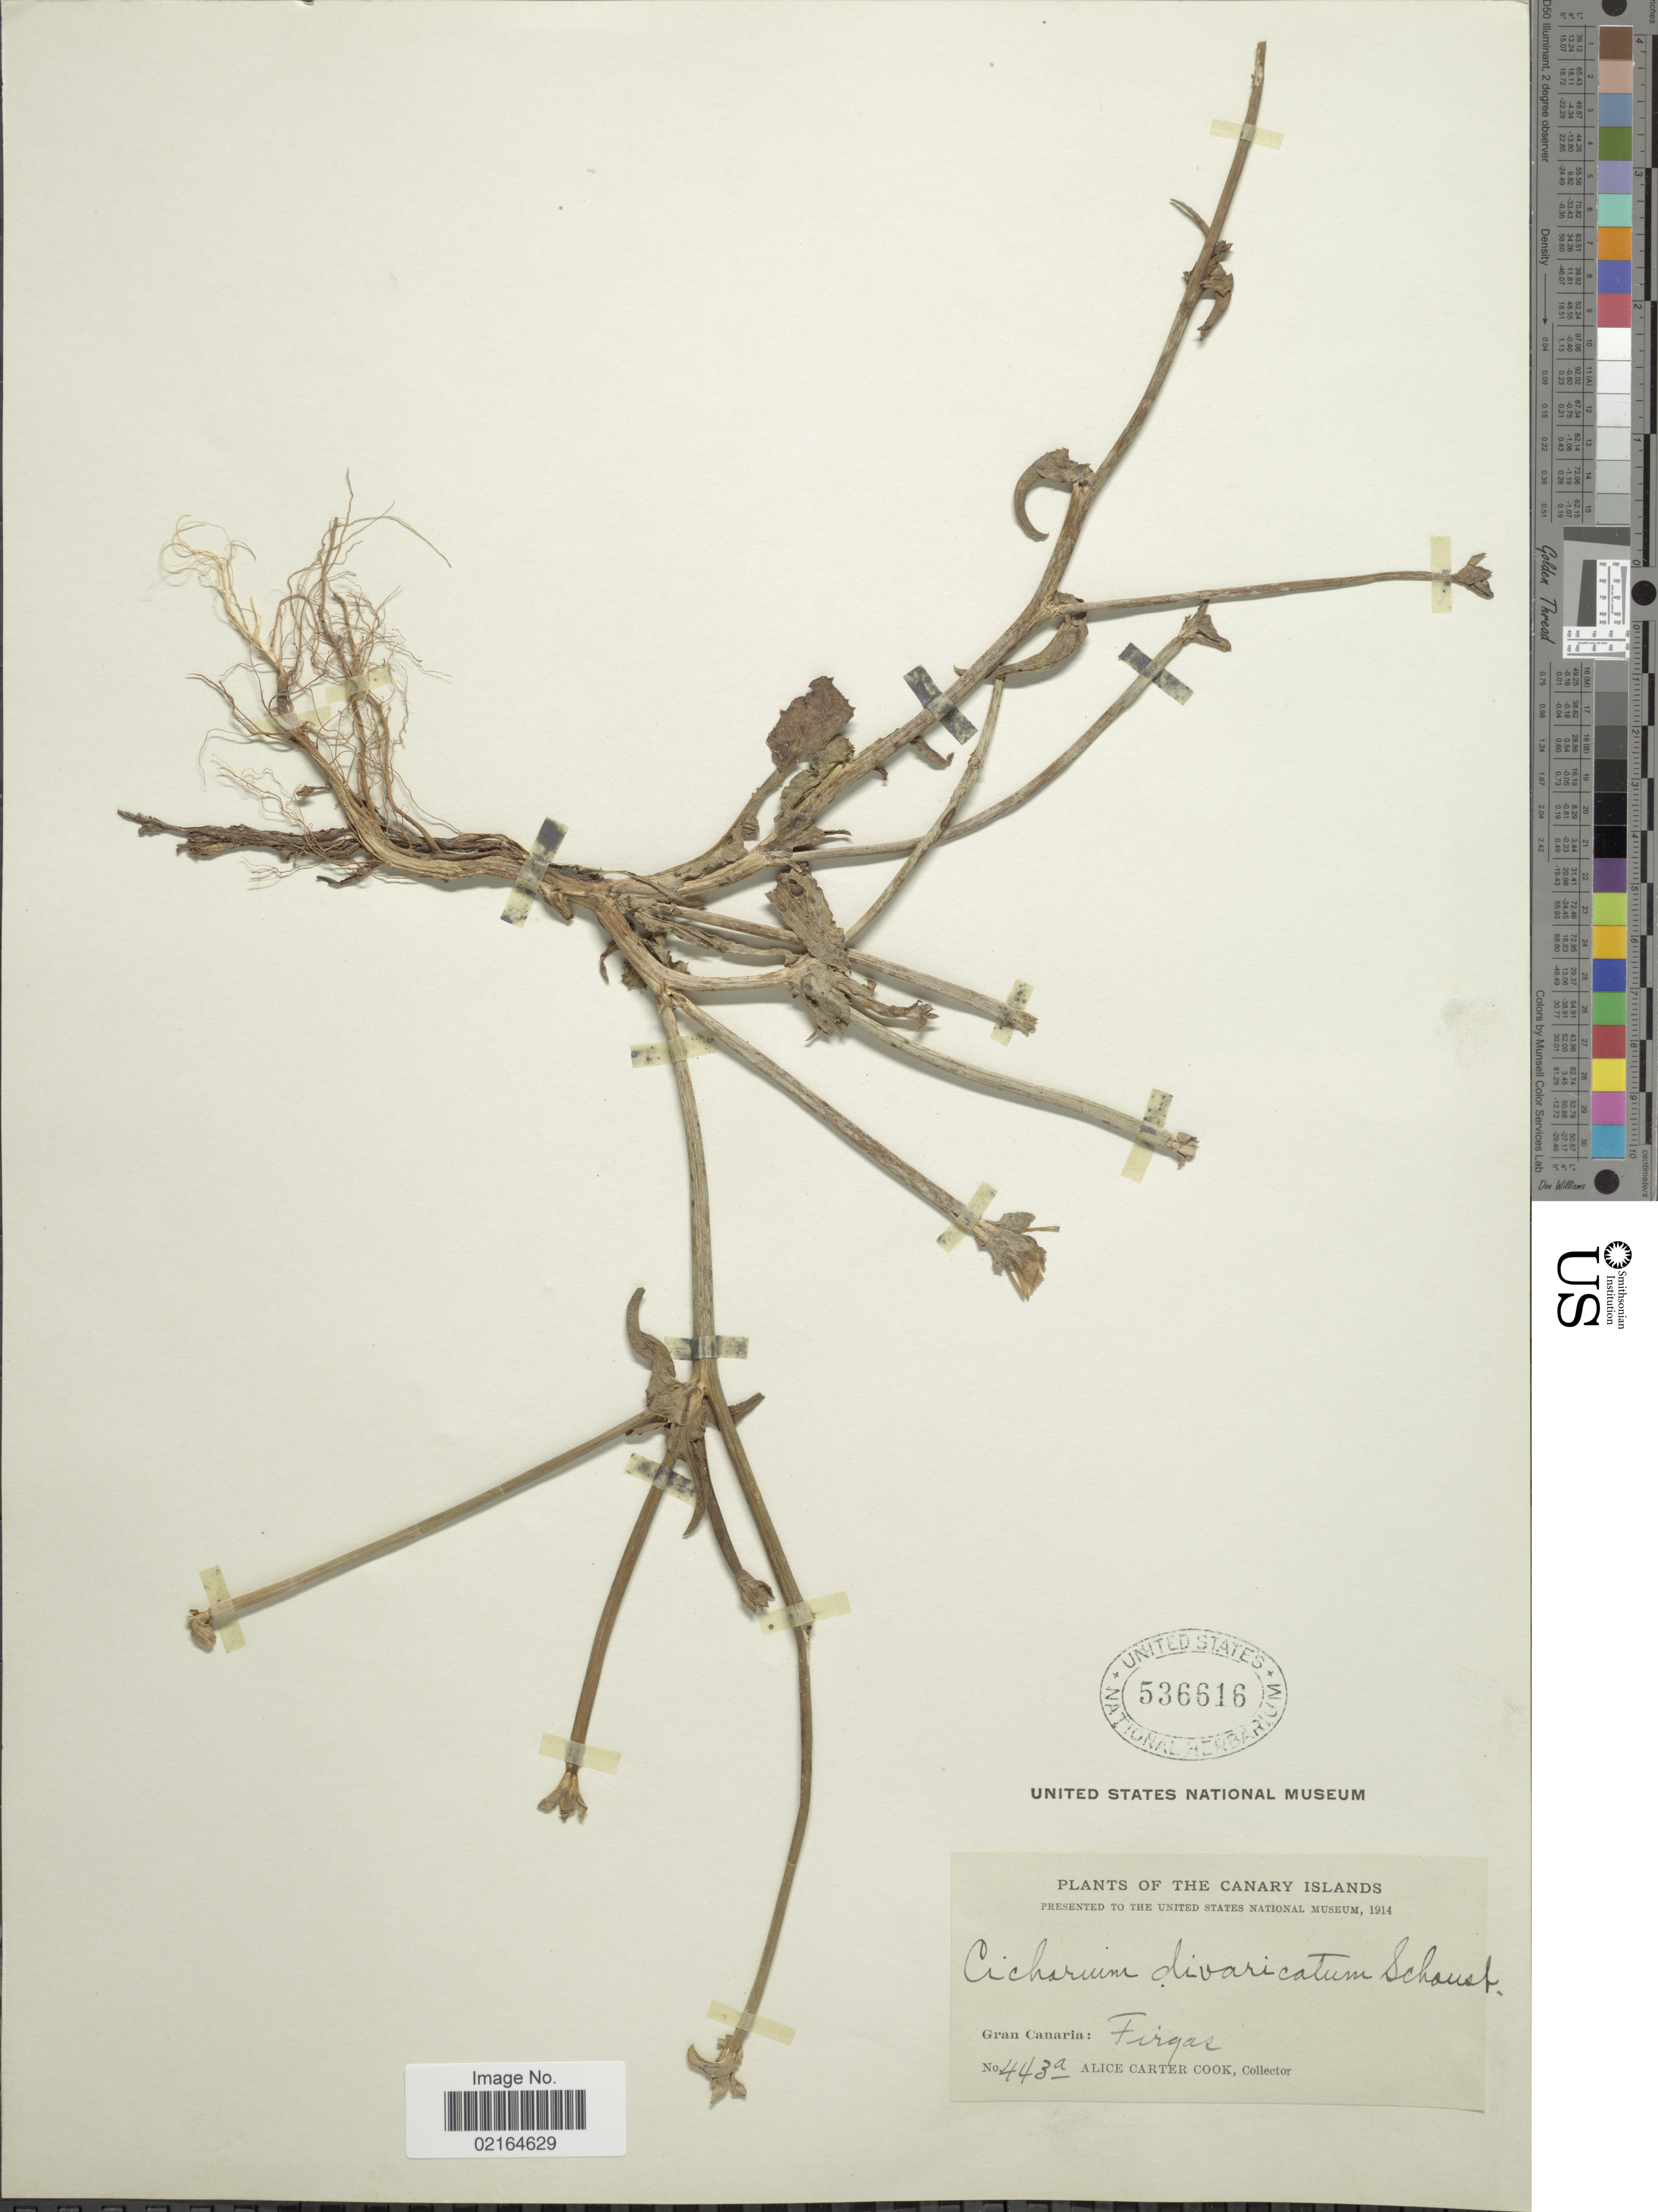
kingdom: Plantae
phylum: Tracheophyta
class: Magnoliopsida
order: Asterales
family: Asteraceae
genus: Cichorium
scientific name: Cichorium pumilum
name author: Jacq.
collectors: Alice C. Cook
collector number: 443a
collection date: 1914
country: Spain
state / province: Canarias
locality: The Canary Islands, Gran Canaria: Firgas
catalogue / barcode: US 536616